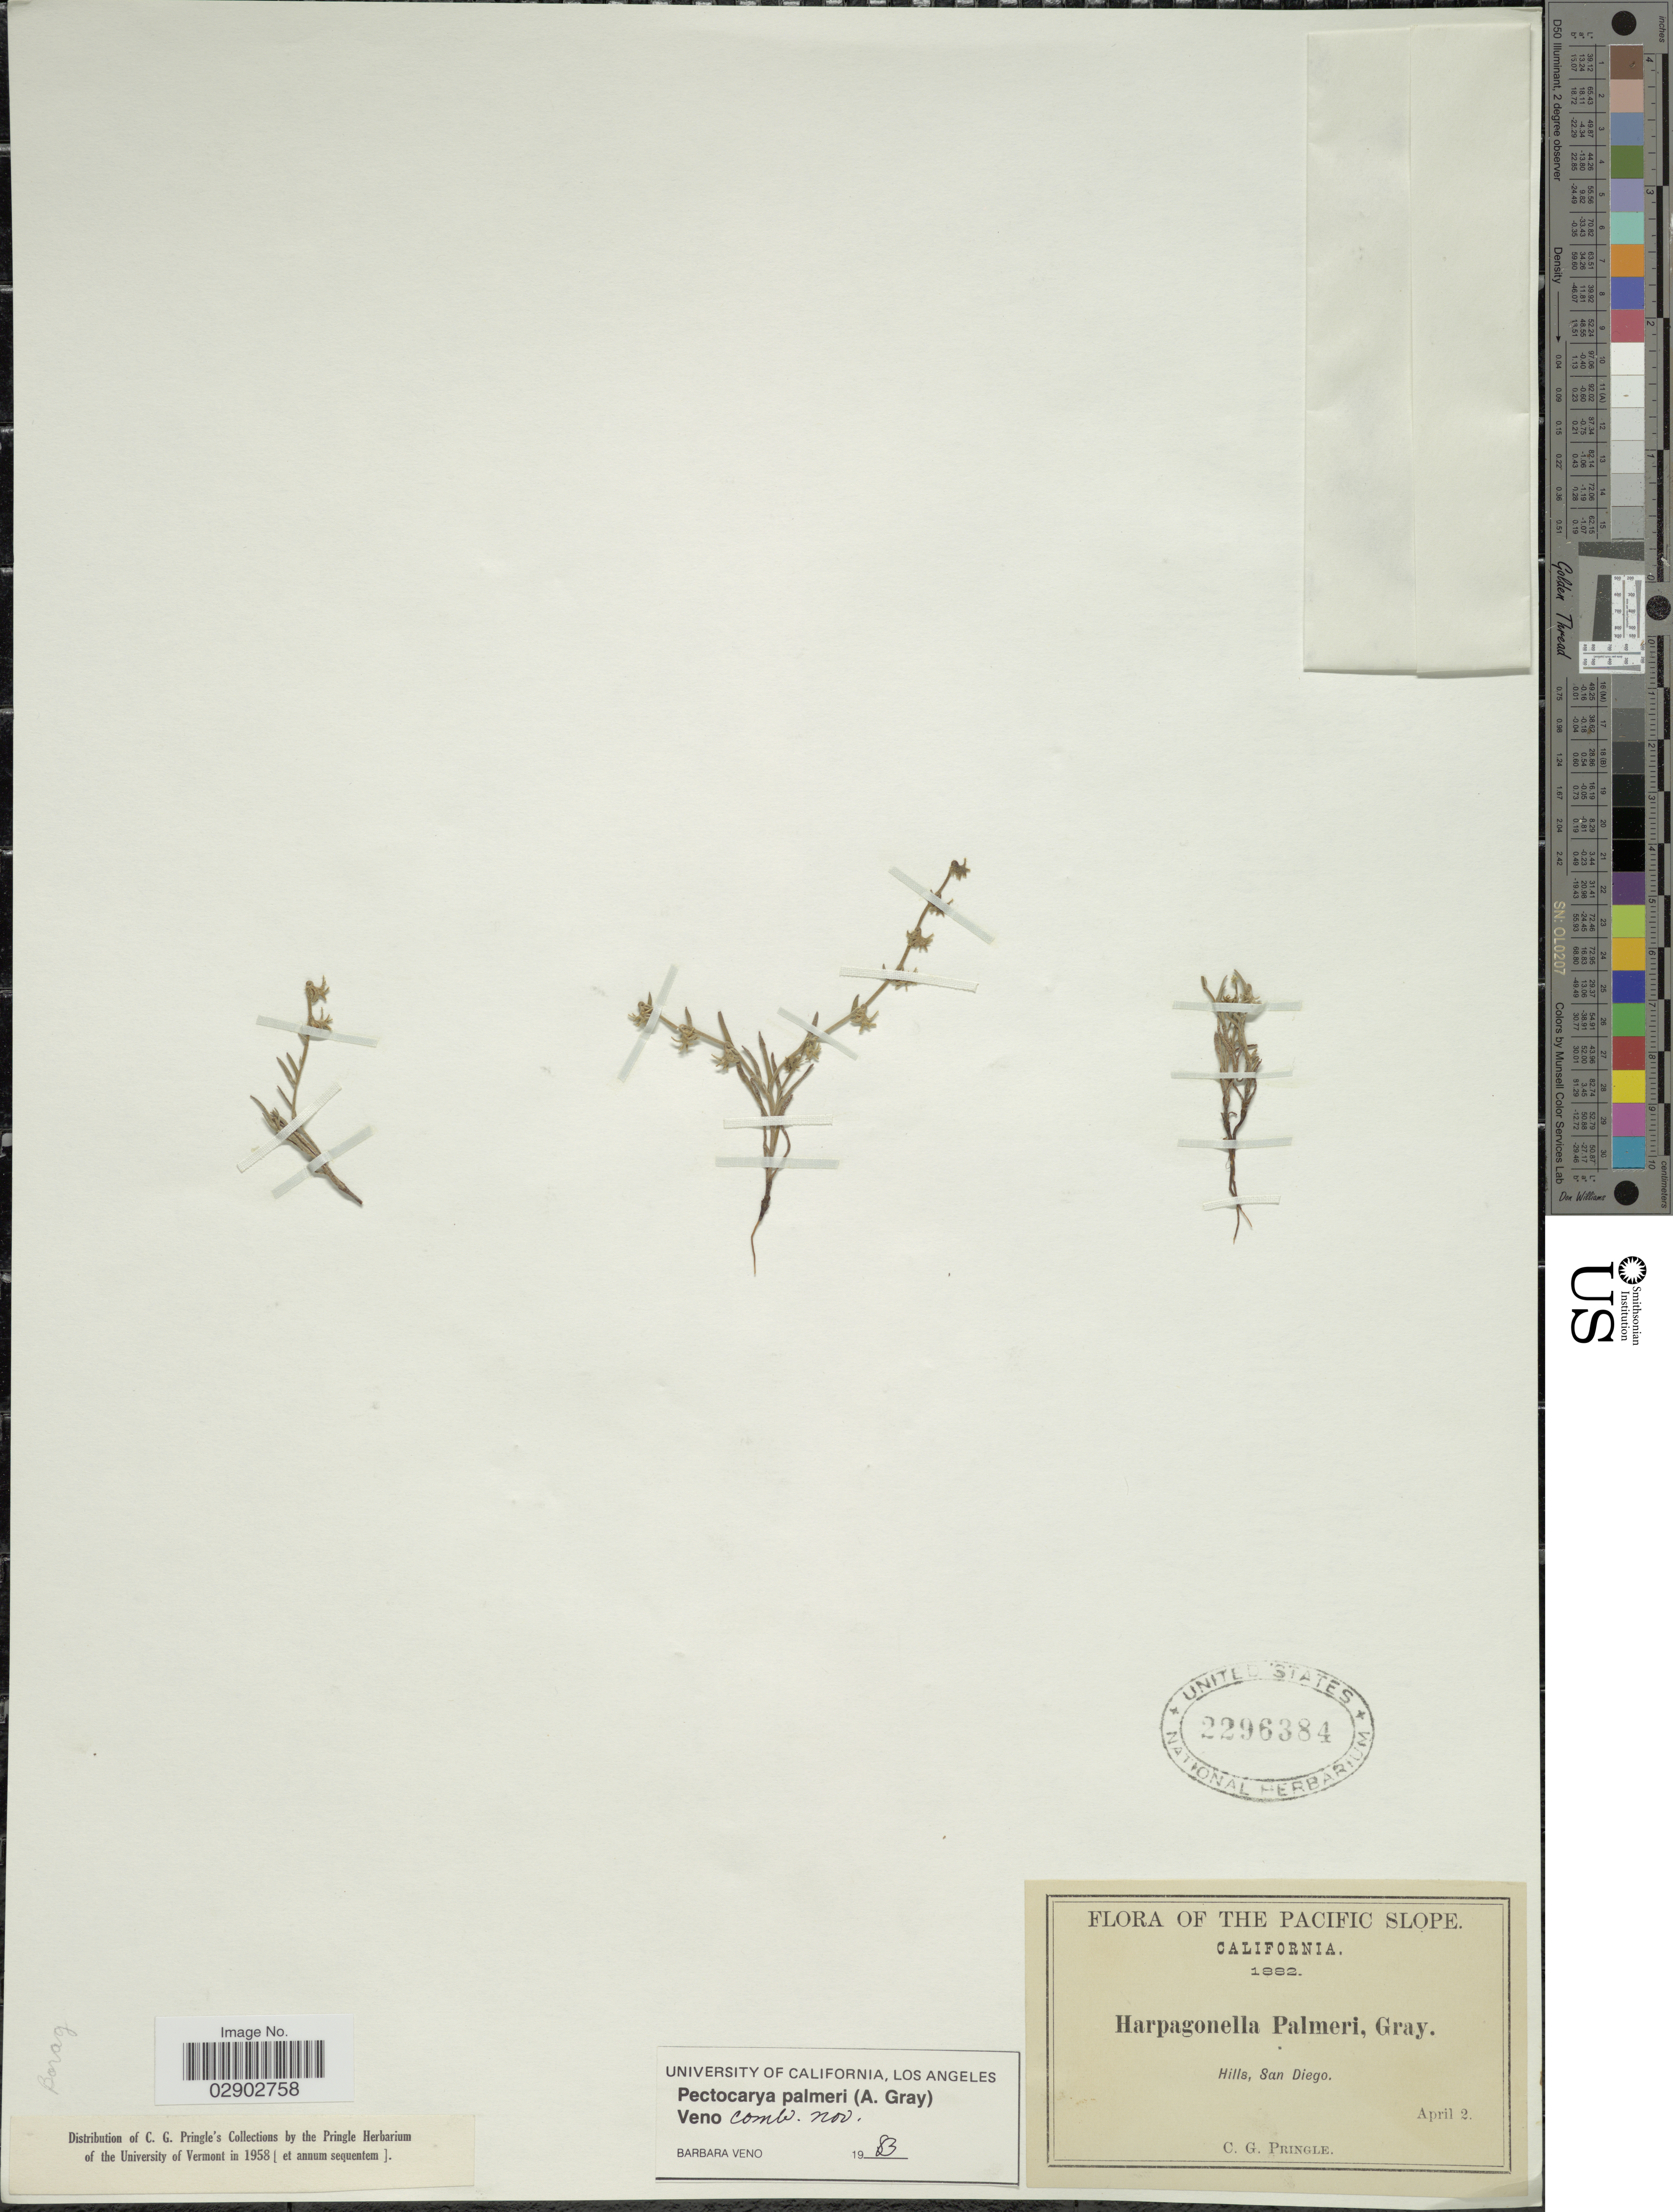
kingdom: Plantae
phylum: Tracheophyta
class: Magnoliopsida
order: Boraginales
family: Boraginaceae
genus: Harpagonella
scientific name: Harpagonella palmeri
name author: A. Gray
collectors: C. G. Pringle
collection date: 1882-04-02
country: United States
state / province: California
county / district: San Diego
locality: Pacific slope. Hills, San Diego.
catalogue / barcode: US 2296384